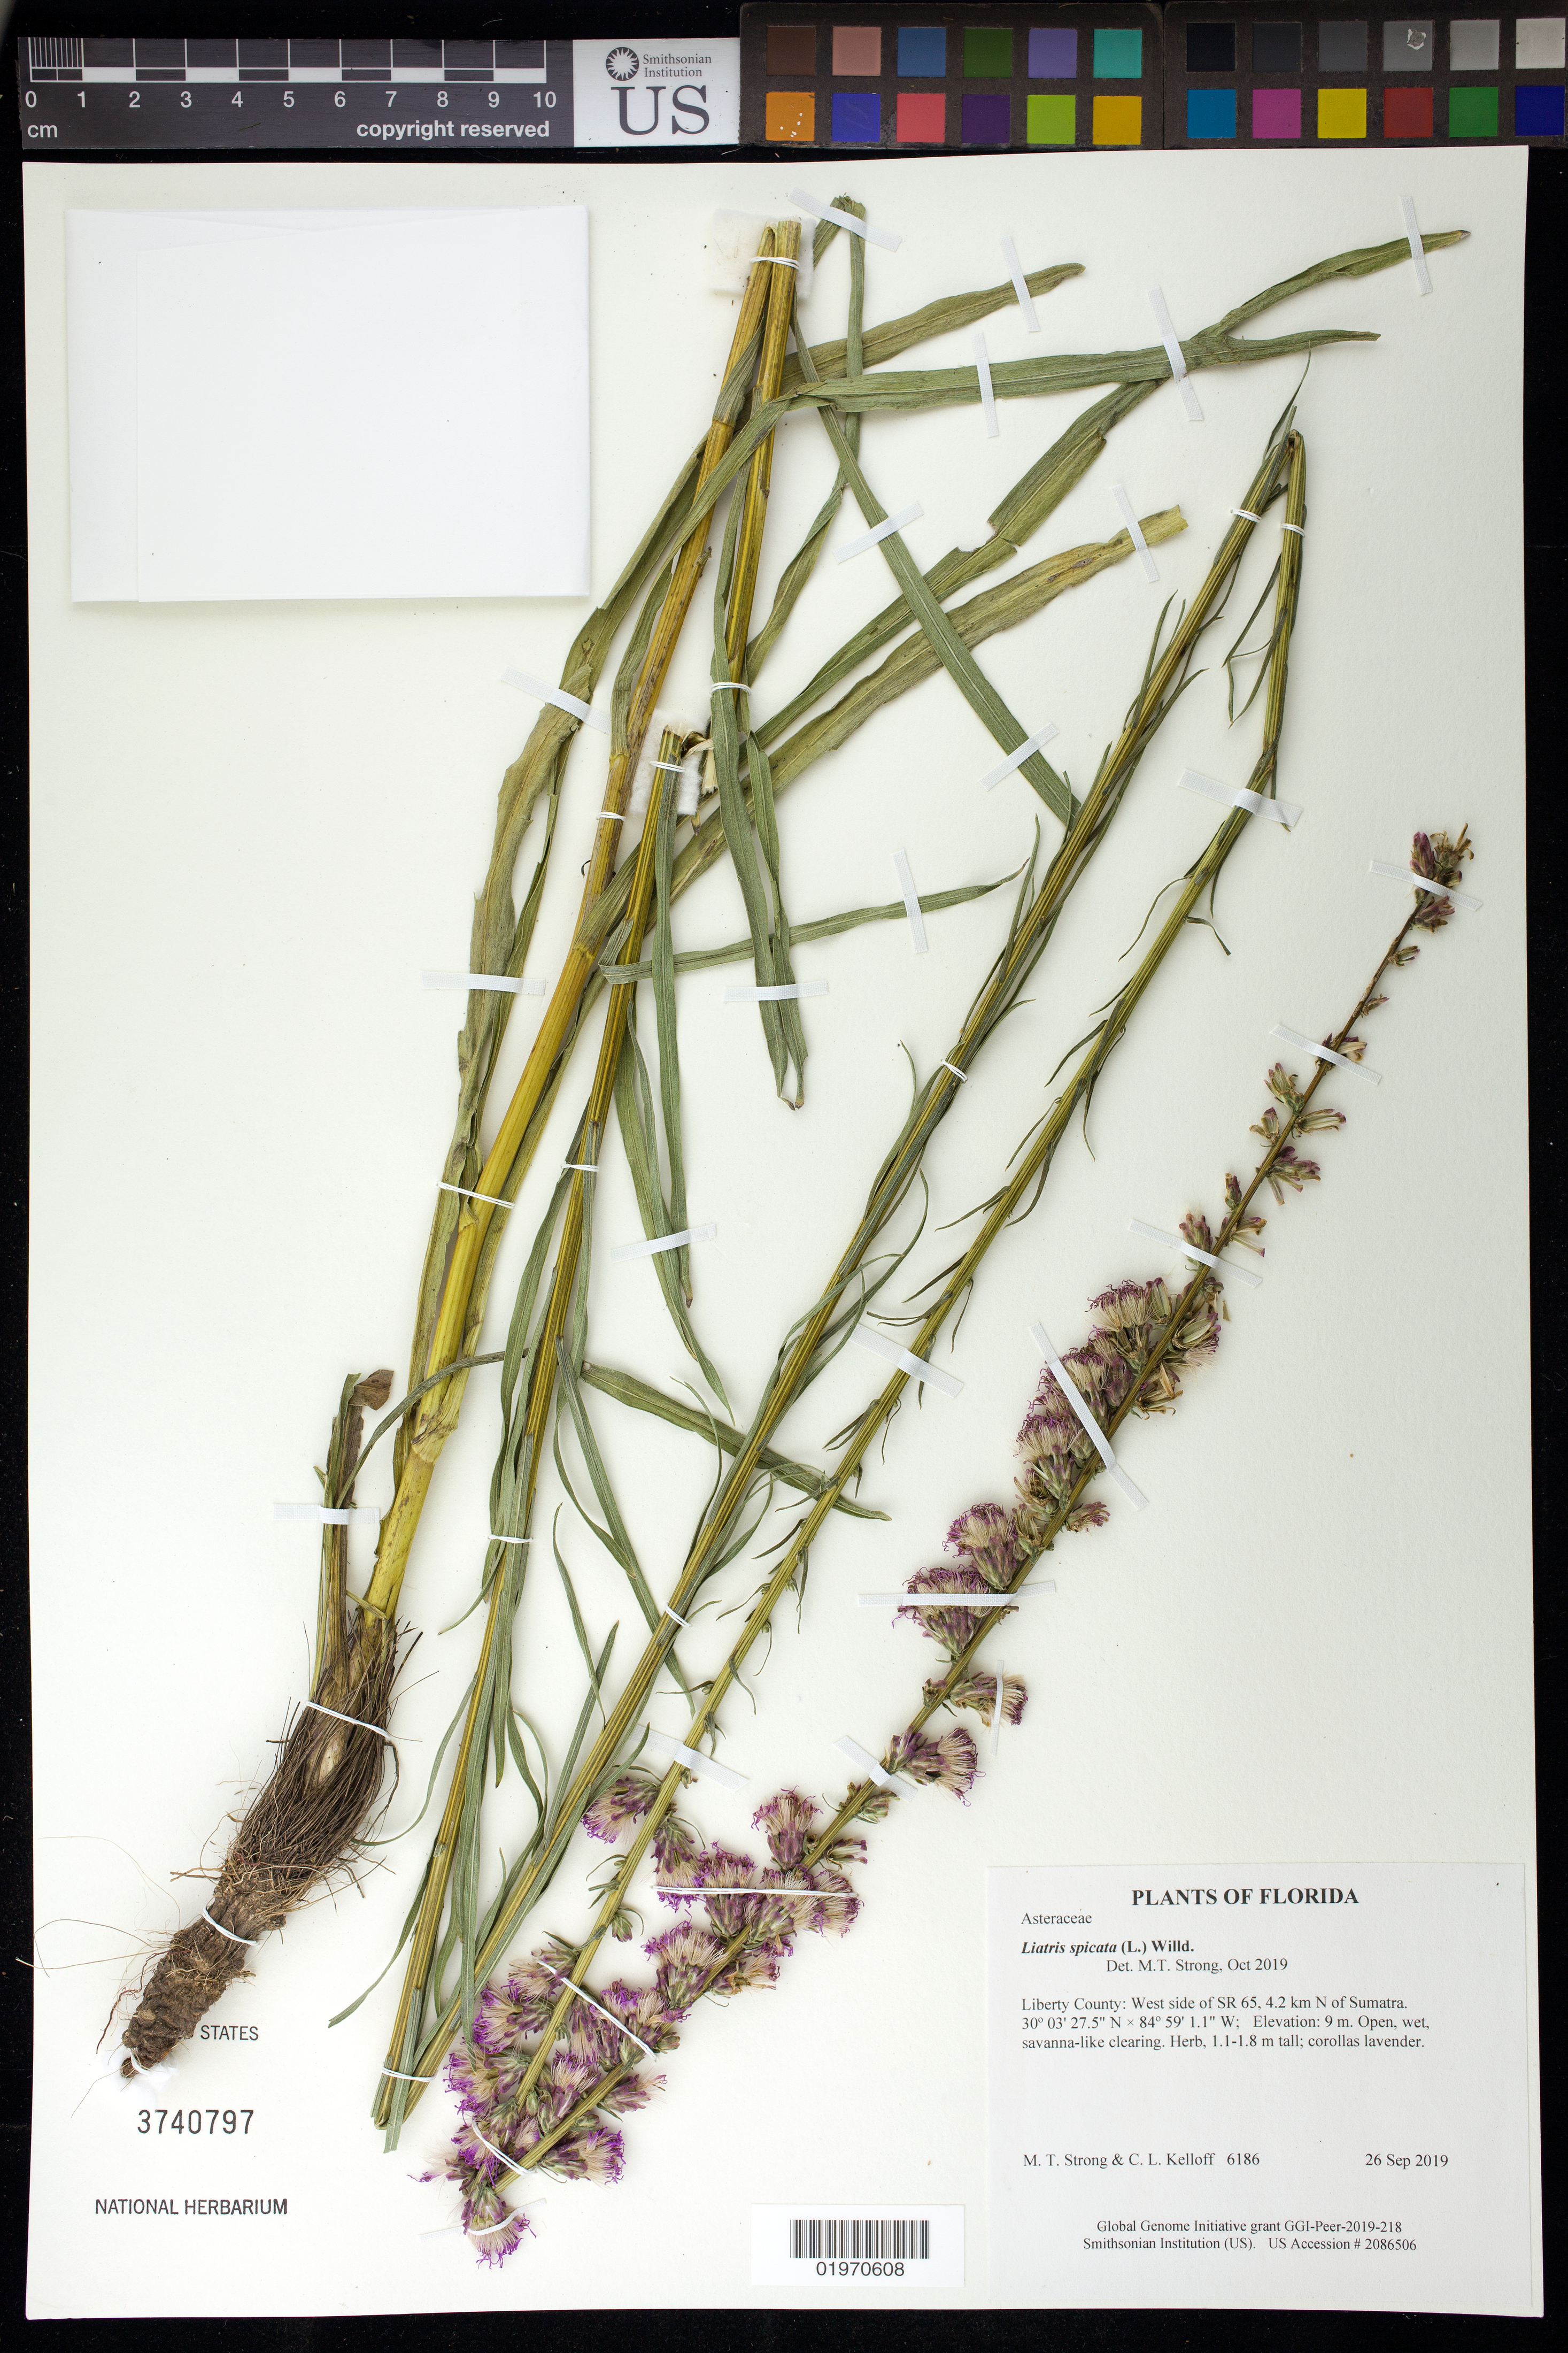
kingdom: Plantae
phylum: Tracheophyta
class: Magnoliopsida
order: Asterales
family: Asteraceae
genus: Liatris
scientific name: Liatris spicata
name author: (L.) Willd.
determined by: Strong, Mark T., (BOT), Smithsonian Institution - National Museum of Natural History (UNITED STATES)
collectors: M. T. Strong & C. L. Kelloff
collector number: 6186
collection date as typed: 26 Sep 2019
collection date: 2019-09-26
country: United States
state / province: Florida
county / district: Liberty County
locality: West side of SR 65, 4.2 km N of Sumatra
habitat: Open, wet, savanna-like clearing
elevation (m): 9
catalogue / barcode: US 3740797